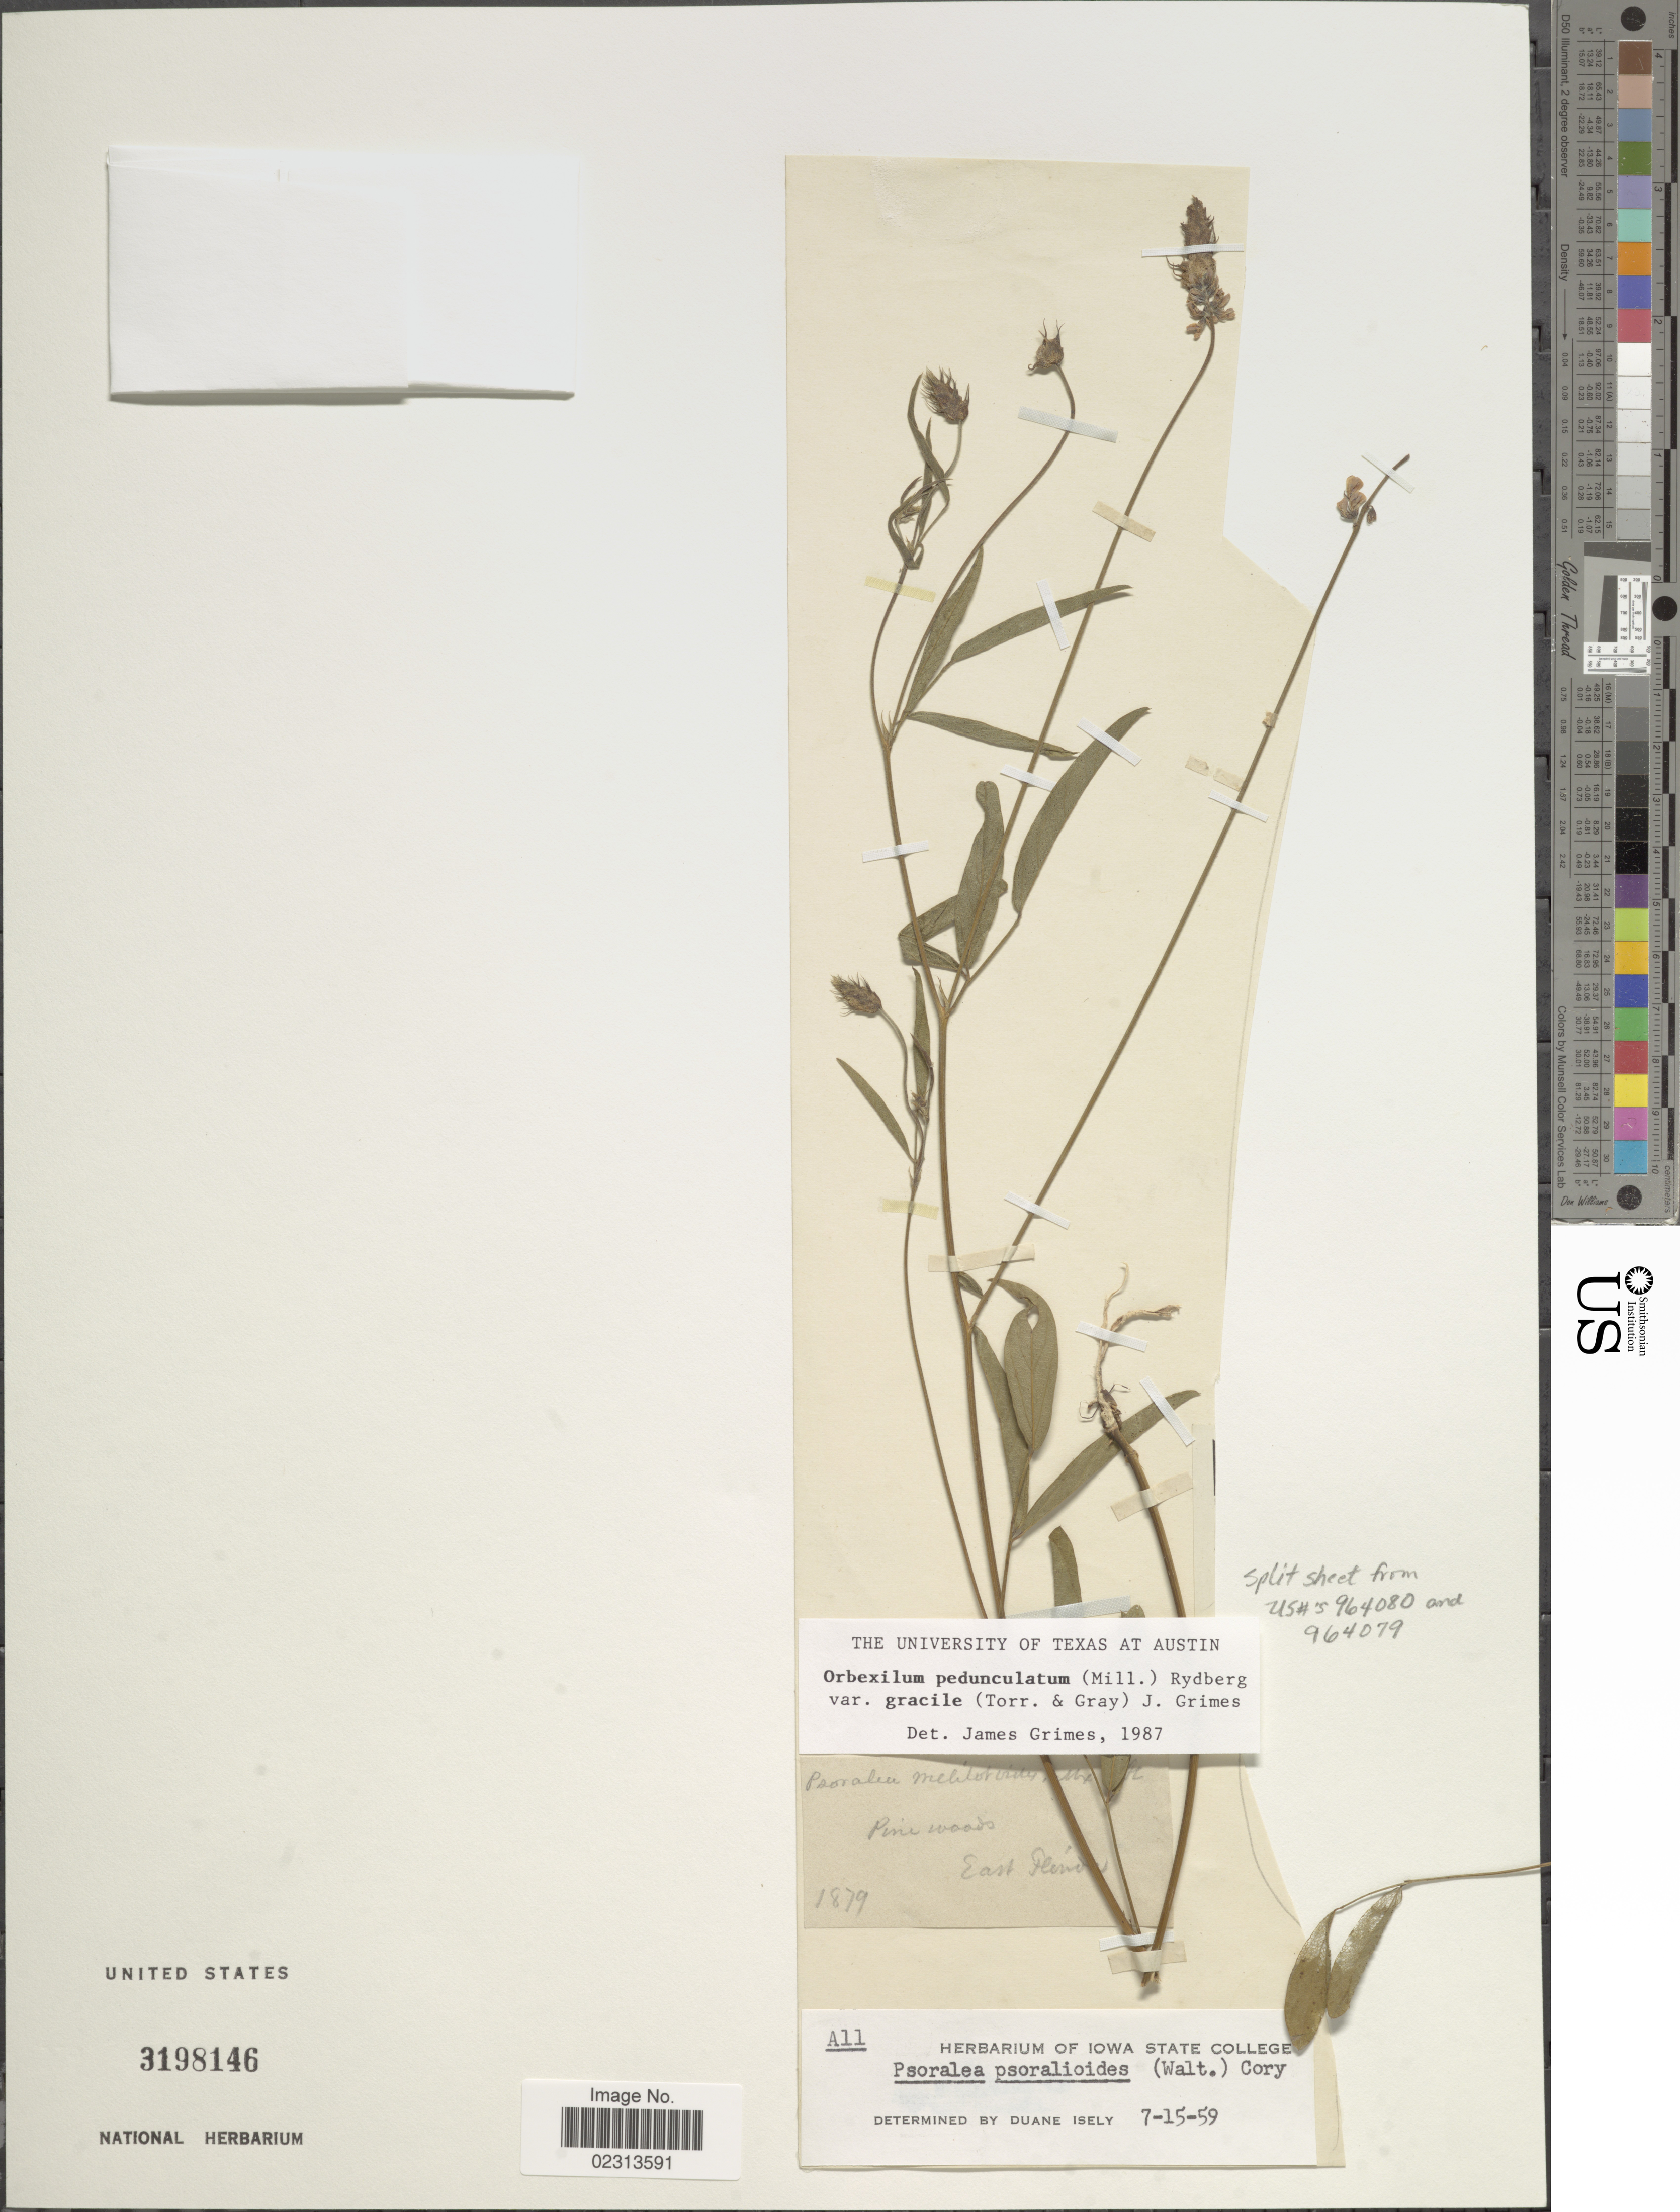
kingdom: Plantae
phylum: Tracheophyta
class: Magnoliopsida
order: Fabales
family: Fabaceae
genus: Orbexilum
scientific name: Orbexilum pedunculatum var. gracile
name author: (Torr. & A. Gray) J.W. Grimes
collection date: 1879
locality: East Flevind [interpreted]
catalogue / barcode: US 3198146